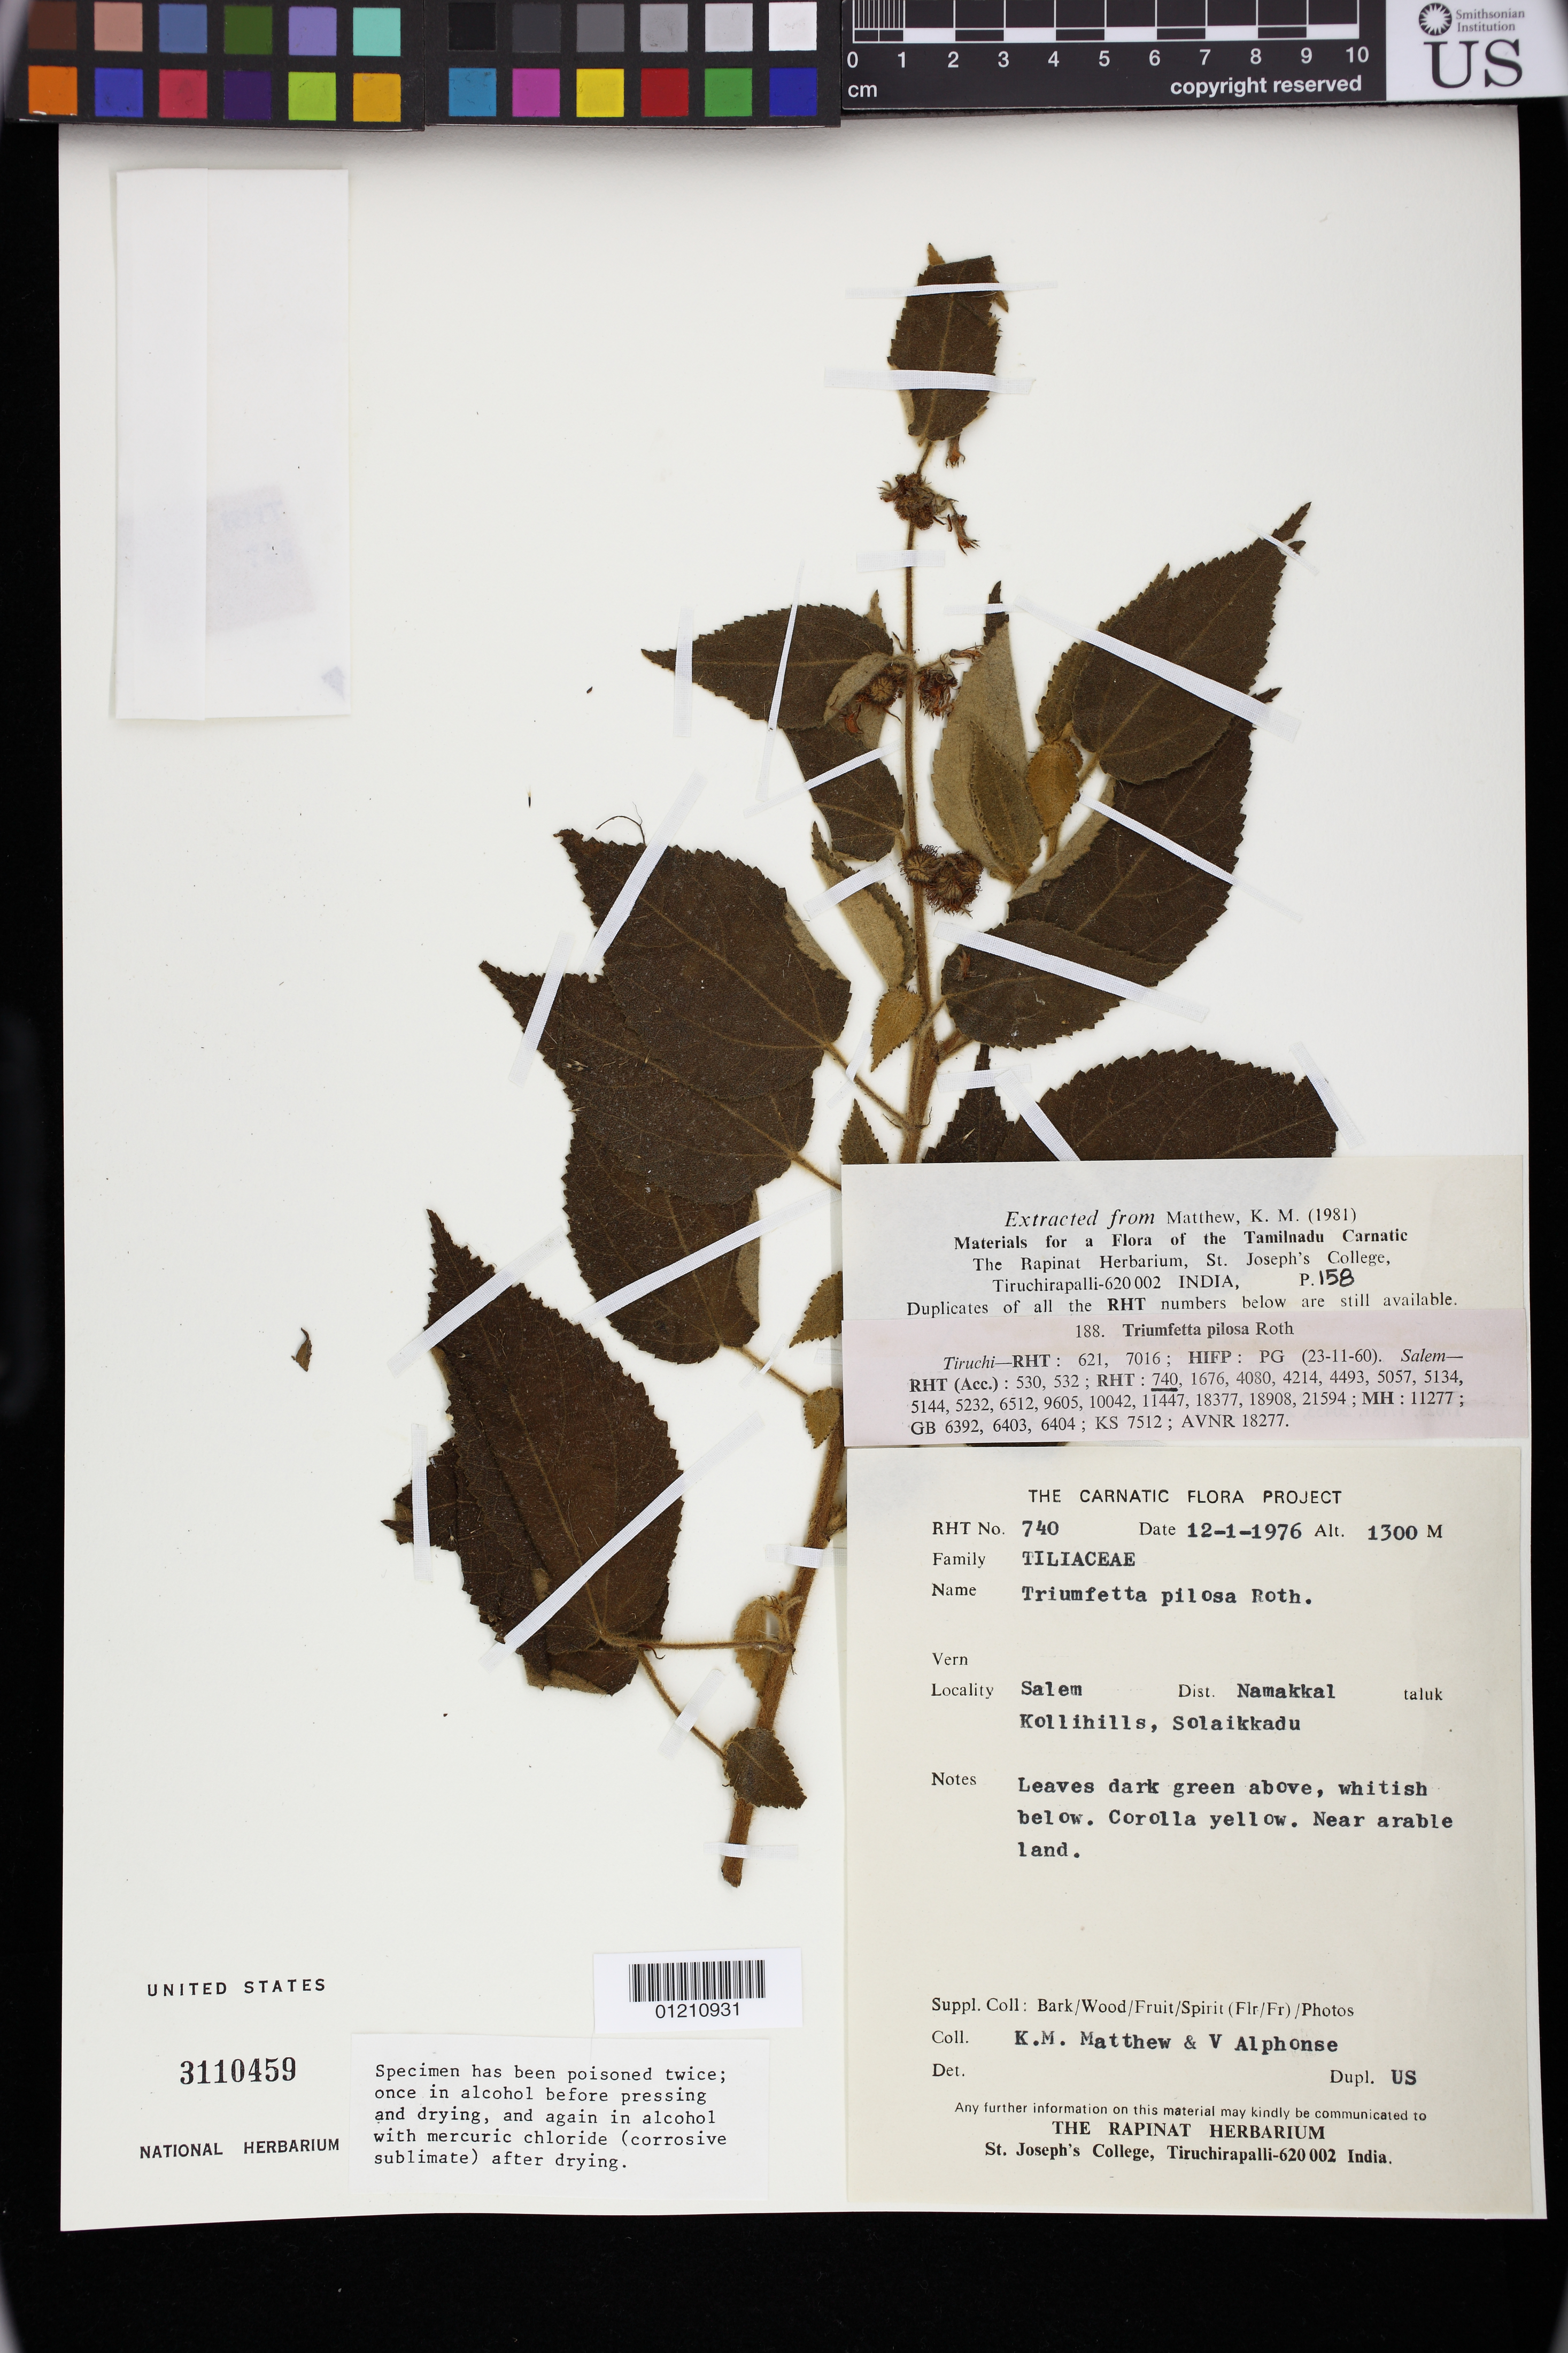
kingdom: Plantae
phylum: Tracheophyta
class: Magnoliopsida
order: Malvales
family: Malvaceae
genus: Triumfetta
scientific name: Triumfetta pilosa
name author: Roth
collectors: K. M. Matthew & V. Alphonse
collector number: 740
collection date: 1976-01-12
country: India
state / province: Tamil Nadu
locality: Salem Namakkal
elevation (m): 1300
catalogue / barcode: US 3110459